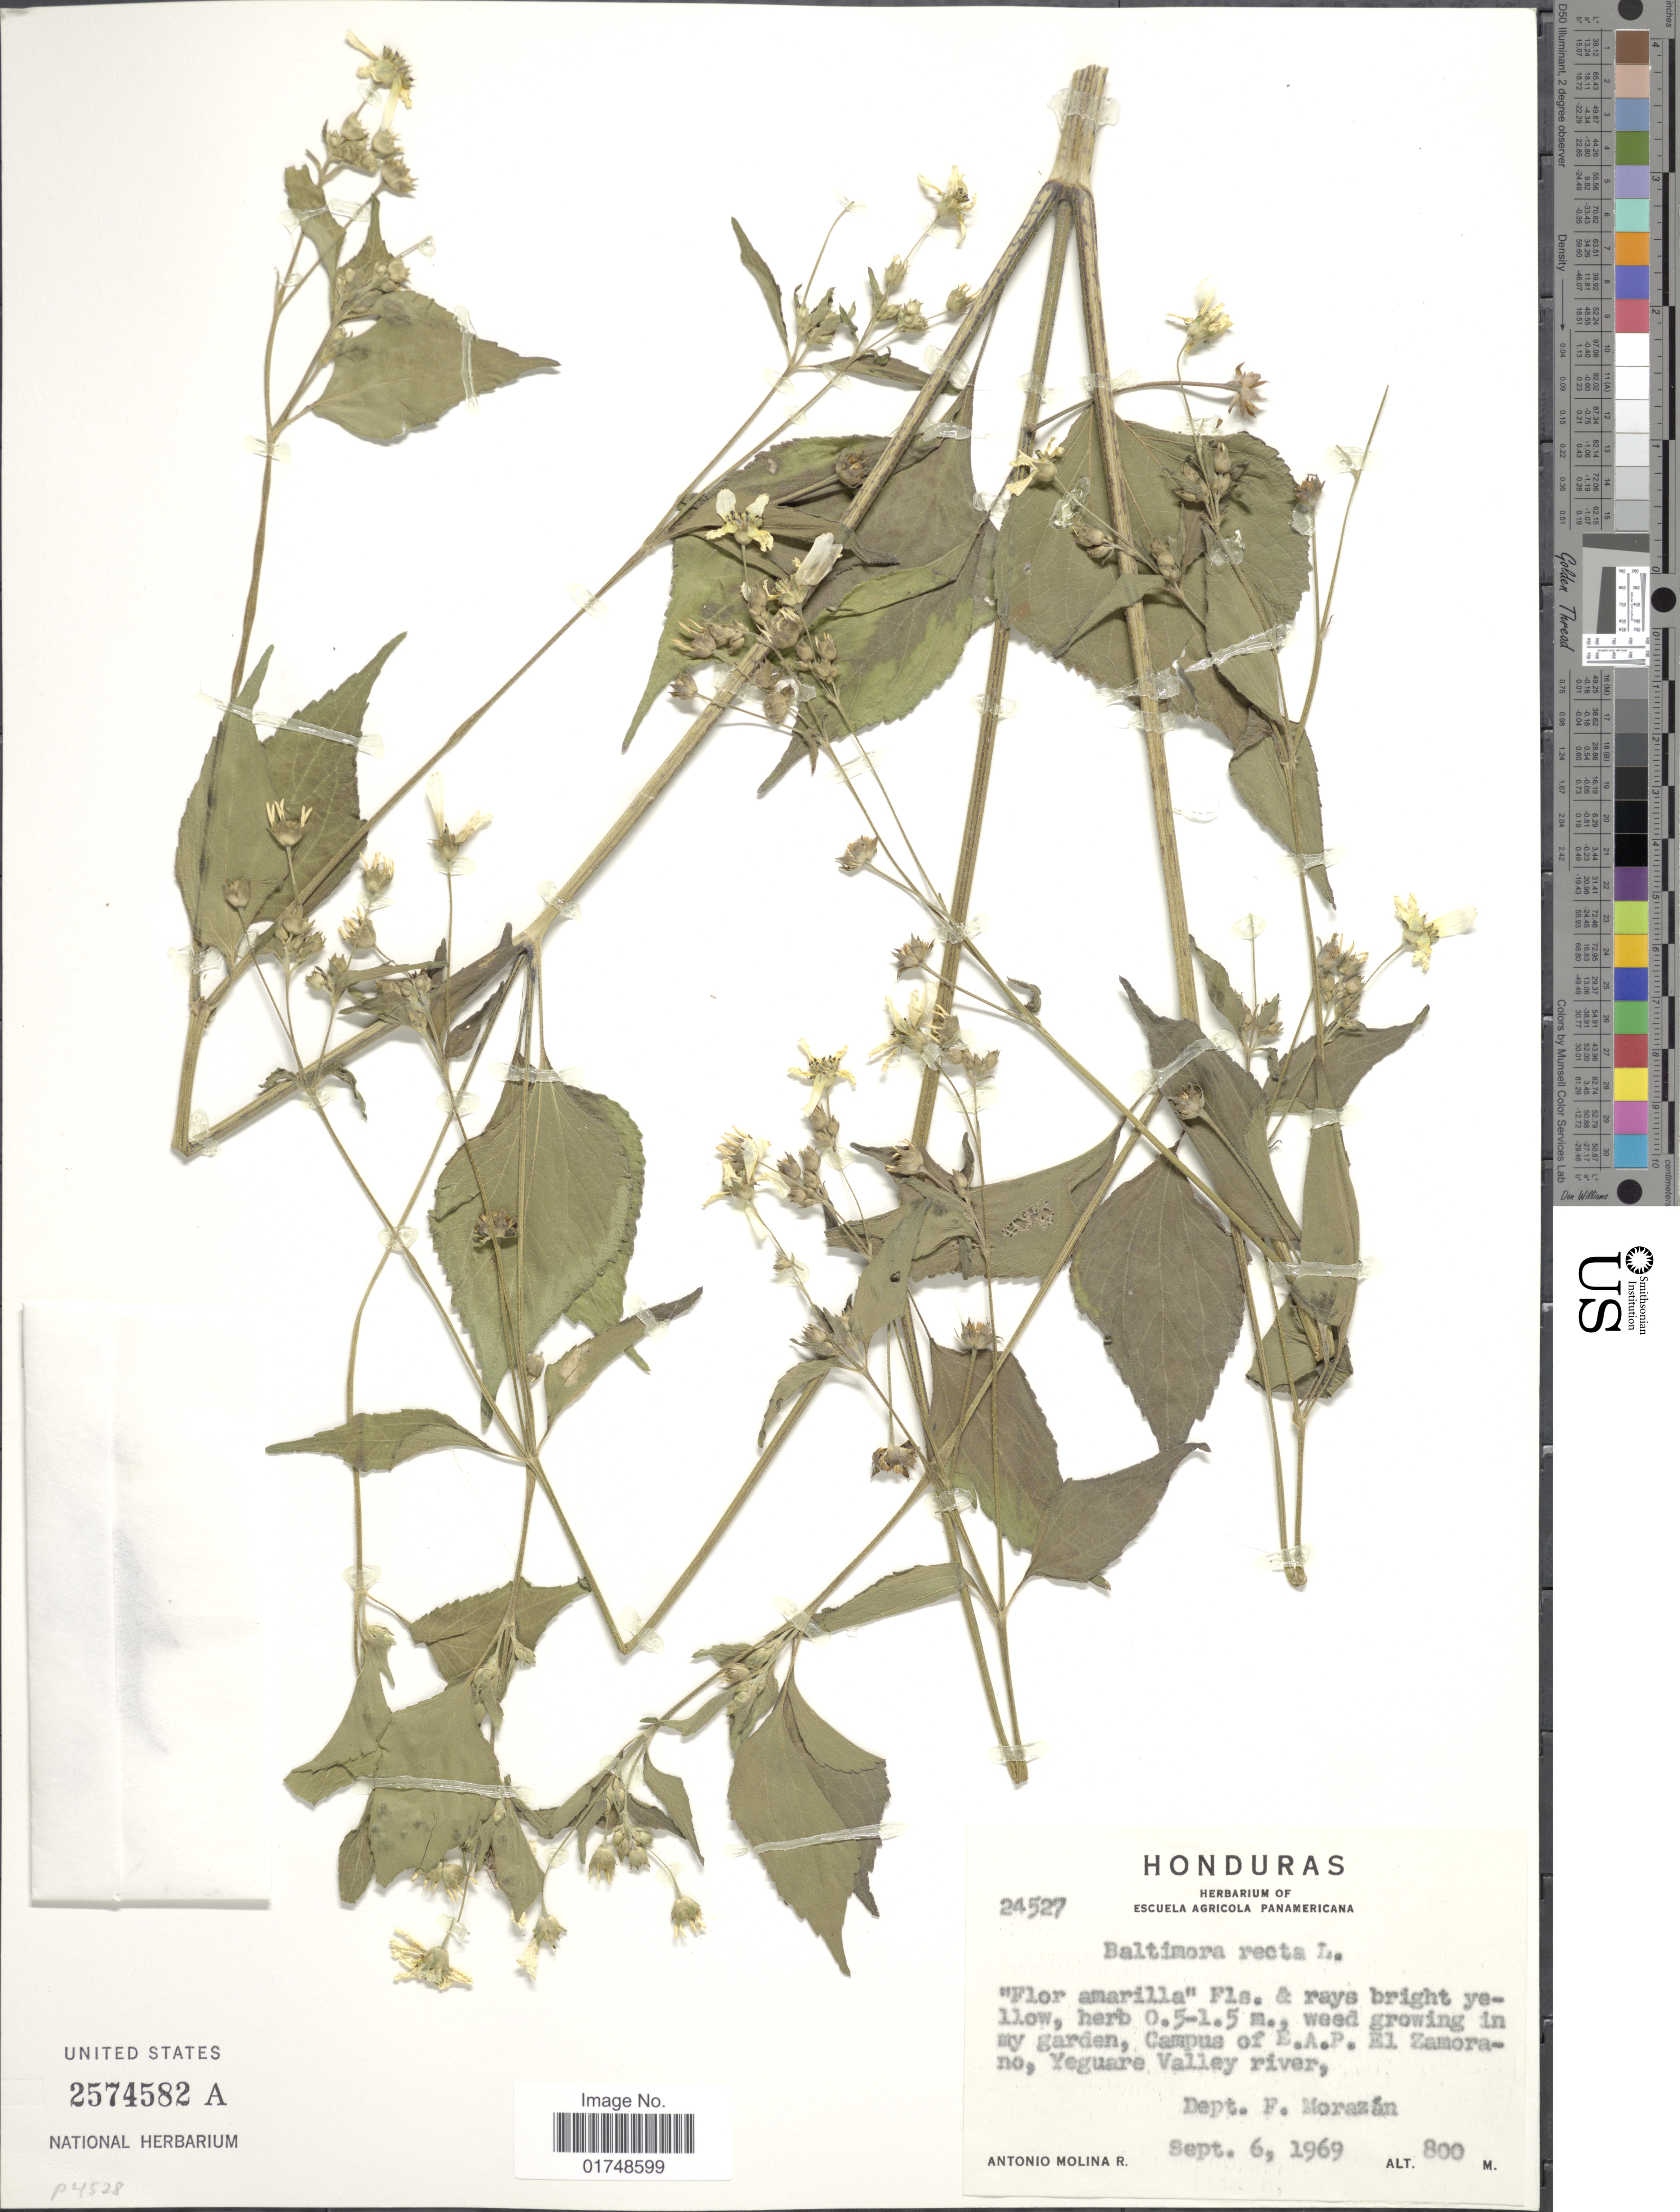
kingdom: Plantae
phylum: Tracheophyta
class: Magnoliopsida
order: Asterales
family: Asteraceae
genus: Baltimora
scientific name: Baltimora recta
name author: L.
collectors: A. Molina R.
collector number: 24527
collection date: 1969-09-06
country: Honduras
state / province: Fco. Morazán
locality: Dept. F. Morazan. Campus of E. A. P. El Zamorano, Yeguare Calley river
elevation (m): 800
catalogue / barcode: US 2574582A